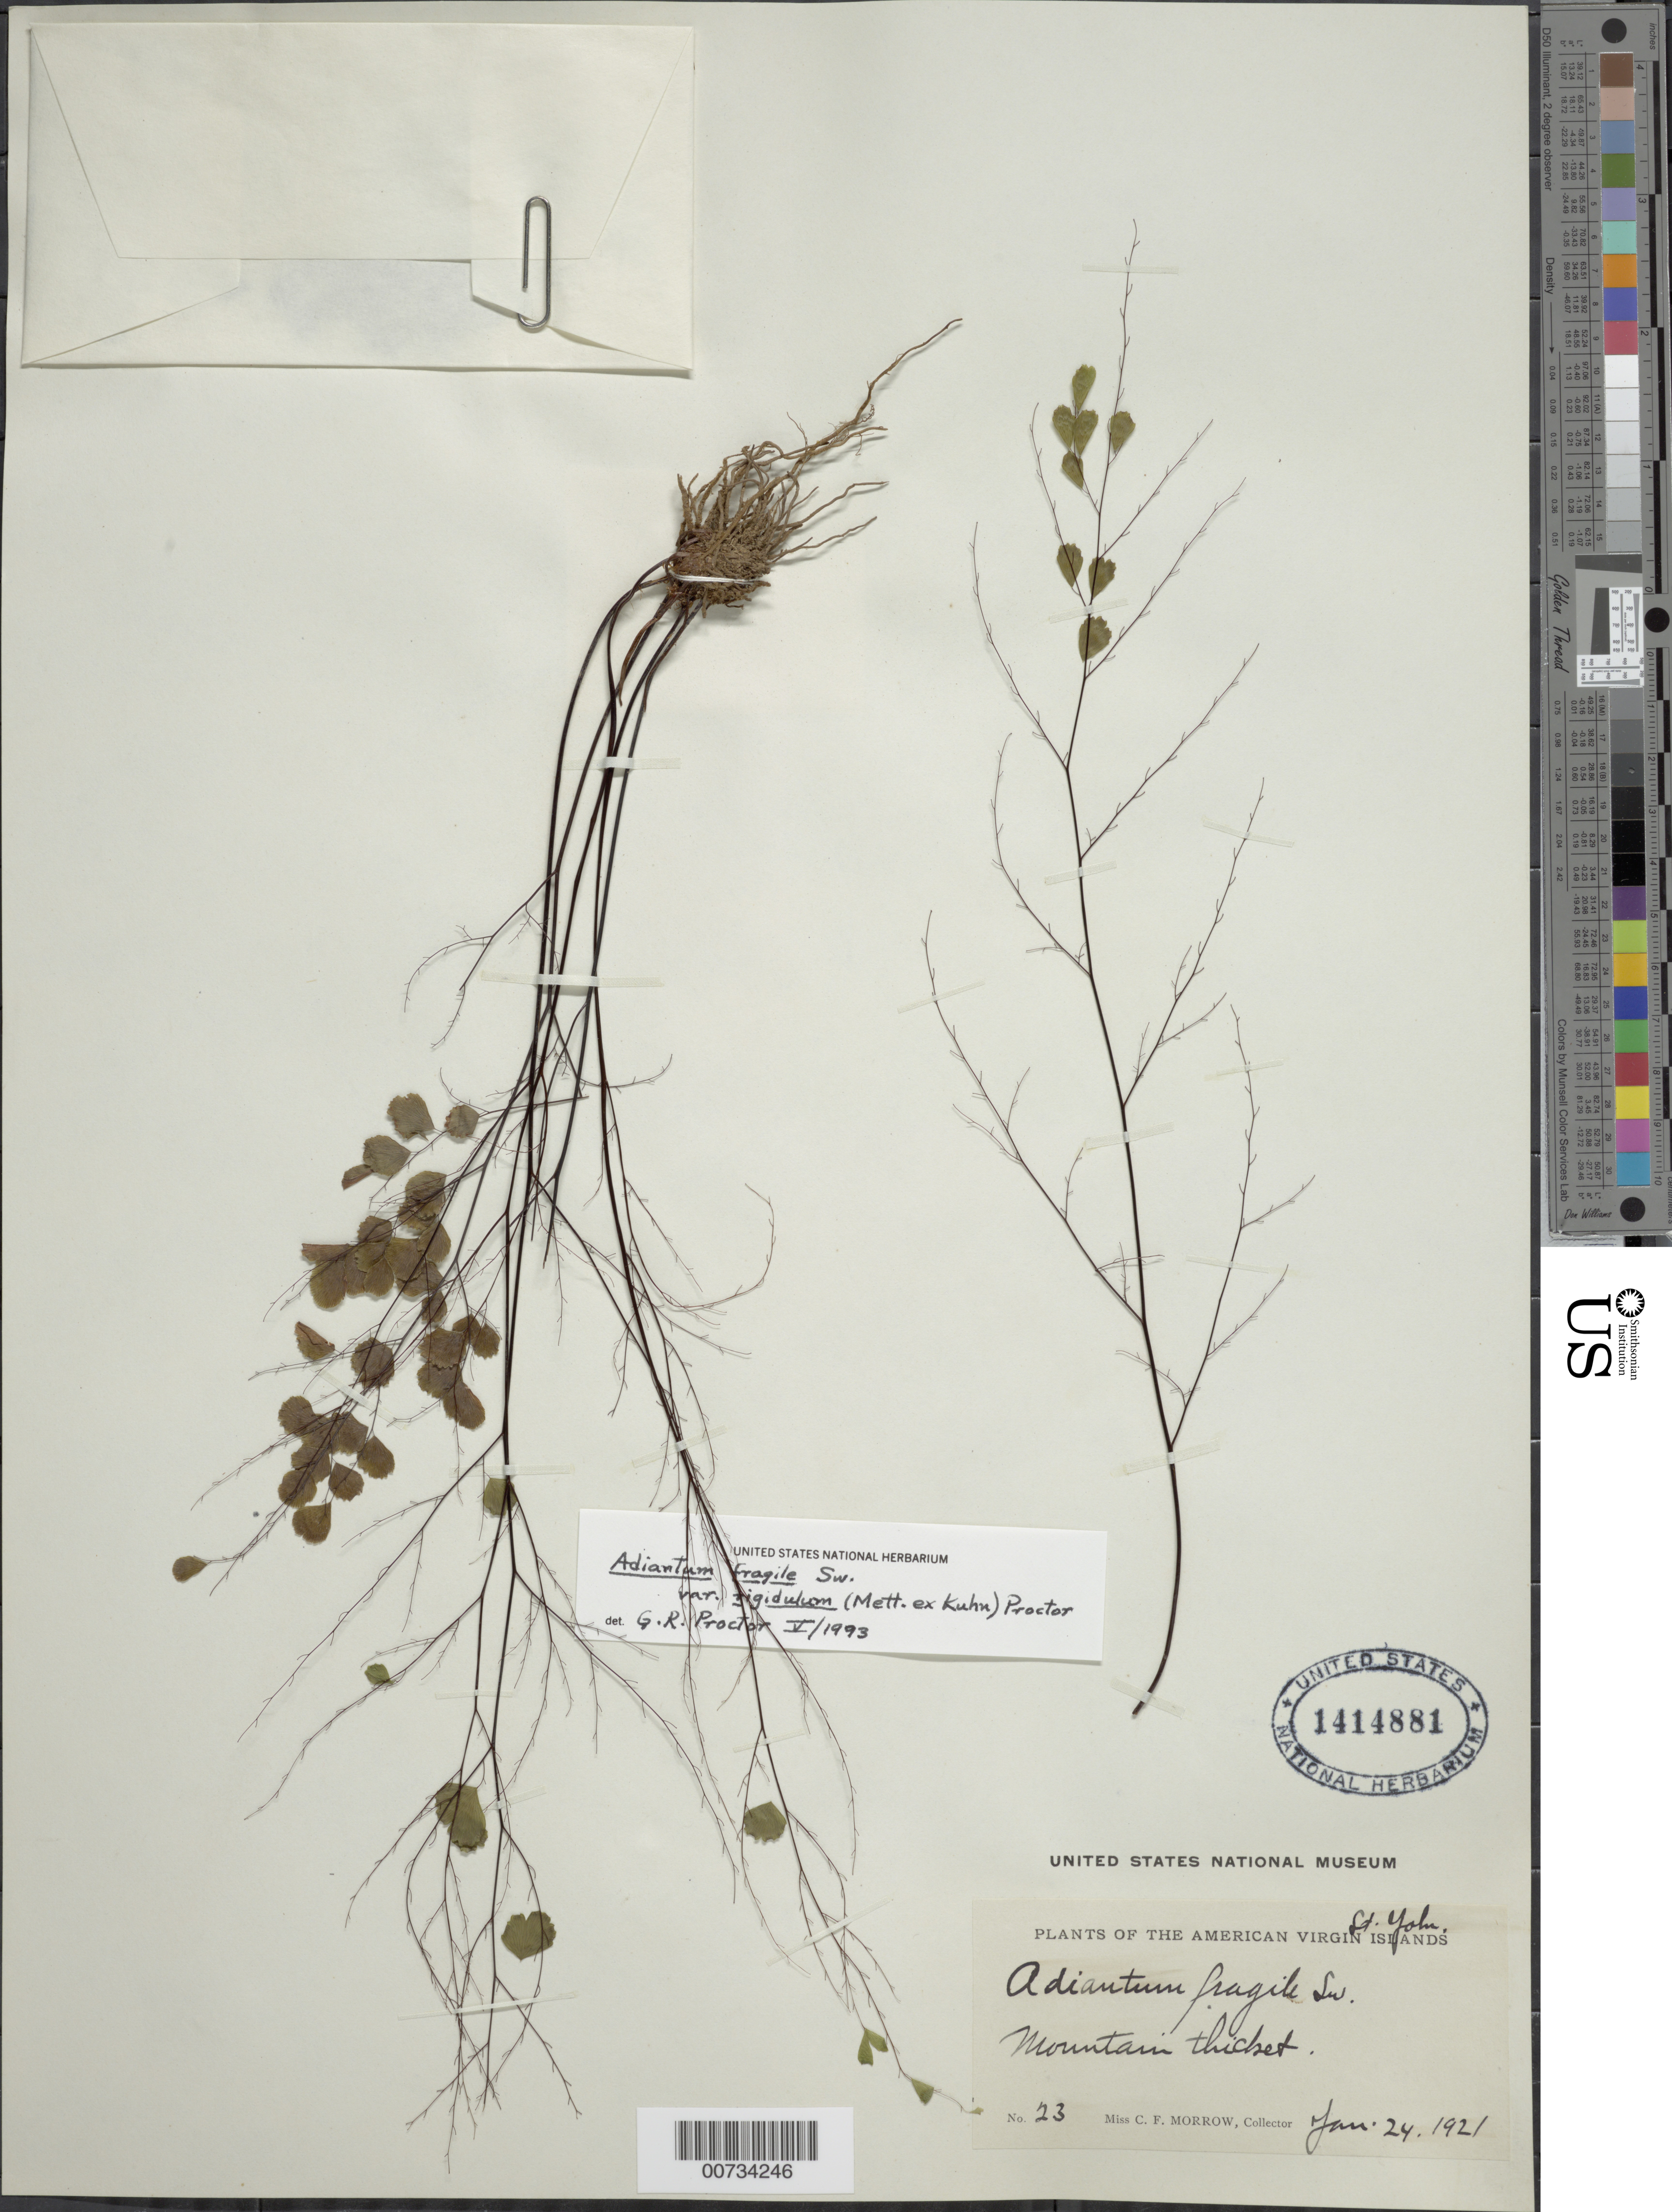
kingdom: Plantae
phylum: Tracheophyta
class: Polypodiopsida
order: Polypodiales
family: Pteridaceae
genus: Adiantum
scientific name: Adiantum fragile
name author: Sw.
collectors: C. Morrow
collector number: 23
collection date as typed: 24 Jan 1921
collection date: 1921-01-24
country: U.S. Virgin Islands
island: St. John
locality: St. John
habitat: Mountain thicket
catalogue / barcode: US 1414881